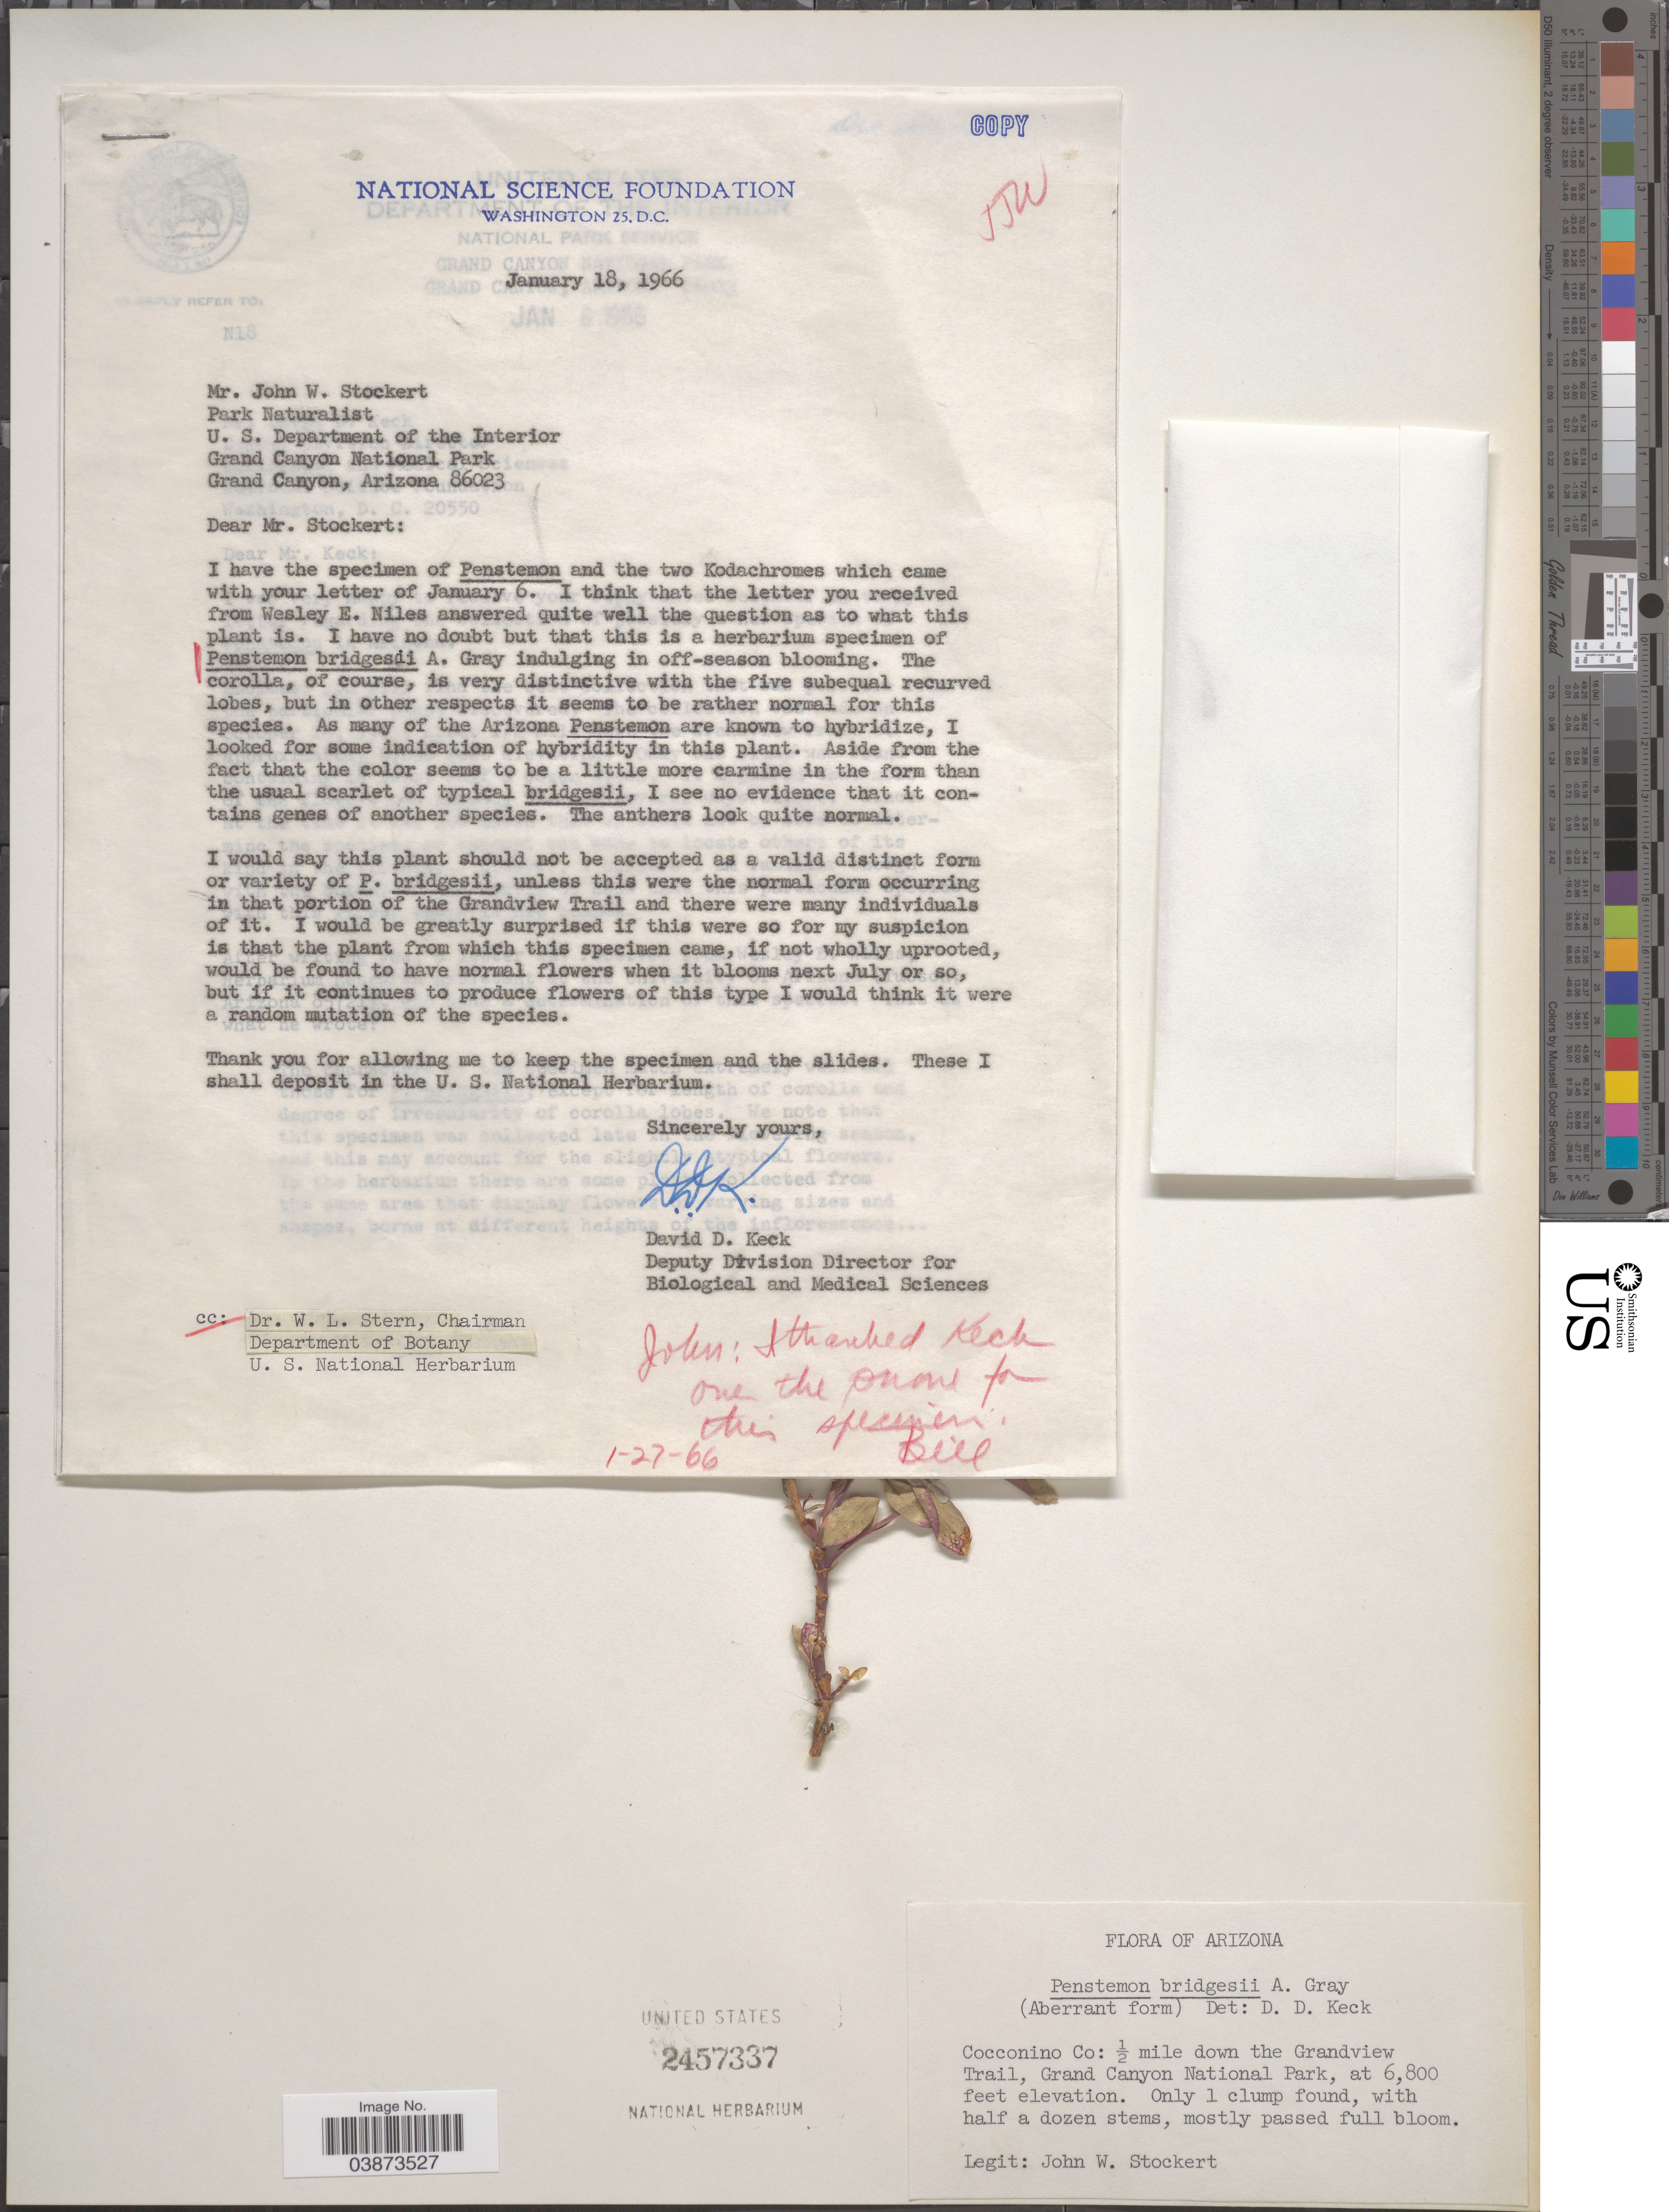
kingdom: Plantae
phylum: Tracheophyta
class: Magnoliopsida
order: Lamiales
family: Plantaginaceae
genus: Penstemon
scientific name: Penstemon bridgesii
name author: A. Gray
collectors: J. Stockert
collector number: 86023?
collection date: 1966-01-18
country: United States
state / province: Arizona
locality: Cocconino Co: ½ mile down the Grandview Trail, Grand Canyon National Park.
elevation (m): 2073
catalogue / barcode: US 2457337